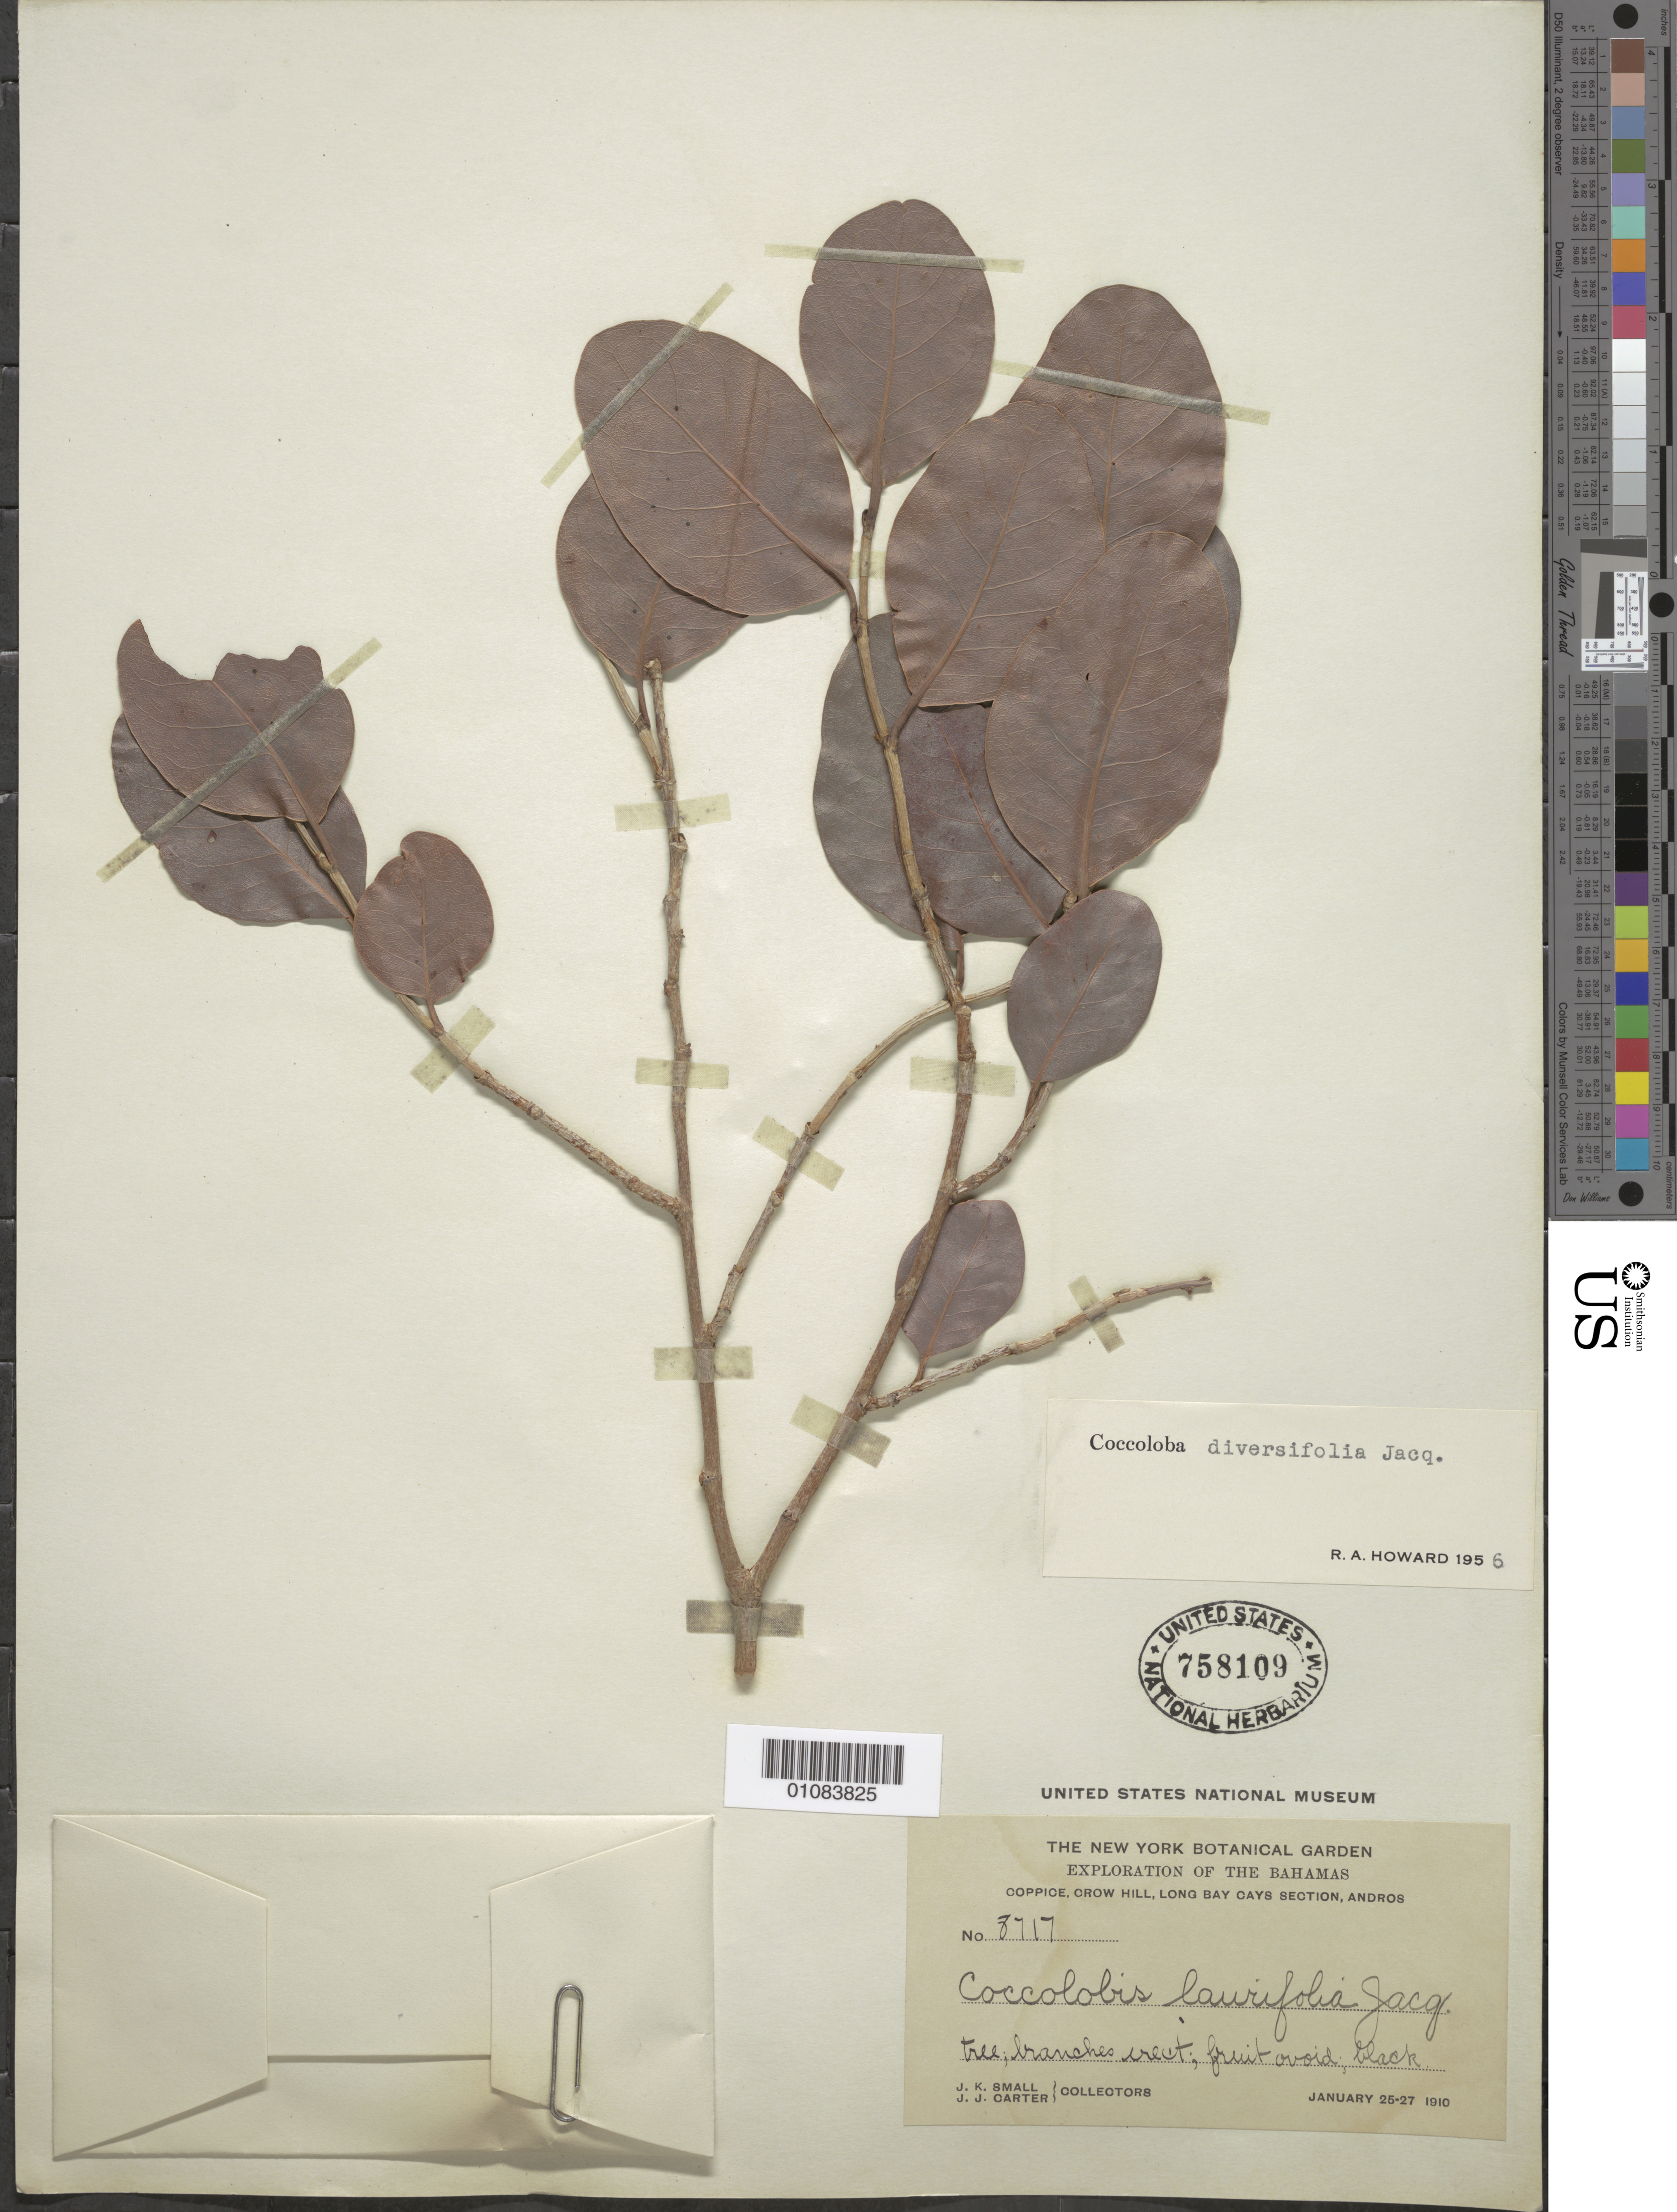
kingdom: Plantae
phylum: Tracheophyta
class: Magnoliopsida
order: Caryophyllales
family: Polygonaceae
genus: Coccoloba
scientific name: Coccoloba diversifolia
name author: Jacq.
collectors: J. K. Small & J. J. Carter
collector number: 8717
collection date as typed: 25 Jan 1910 to 27 Jan 1910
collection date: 1910-01-25/1910-01-27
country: Bahamas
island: Andros I.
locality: Coppice crow hill, long bay Cays section, Andros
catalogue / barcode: US 758109